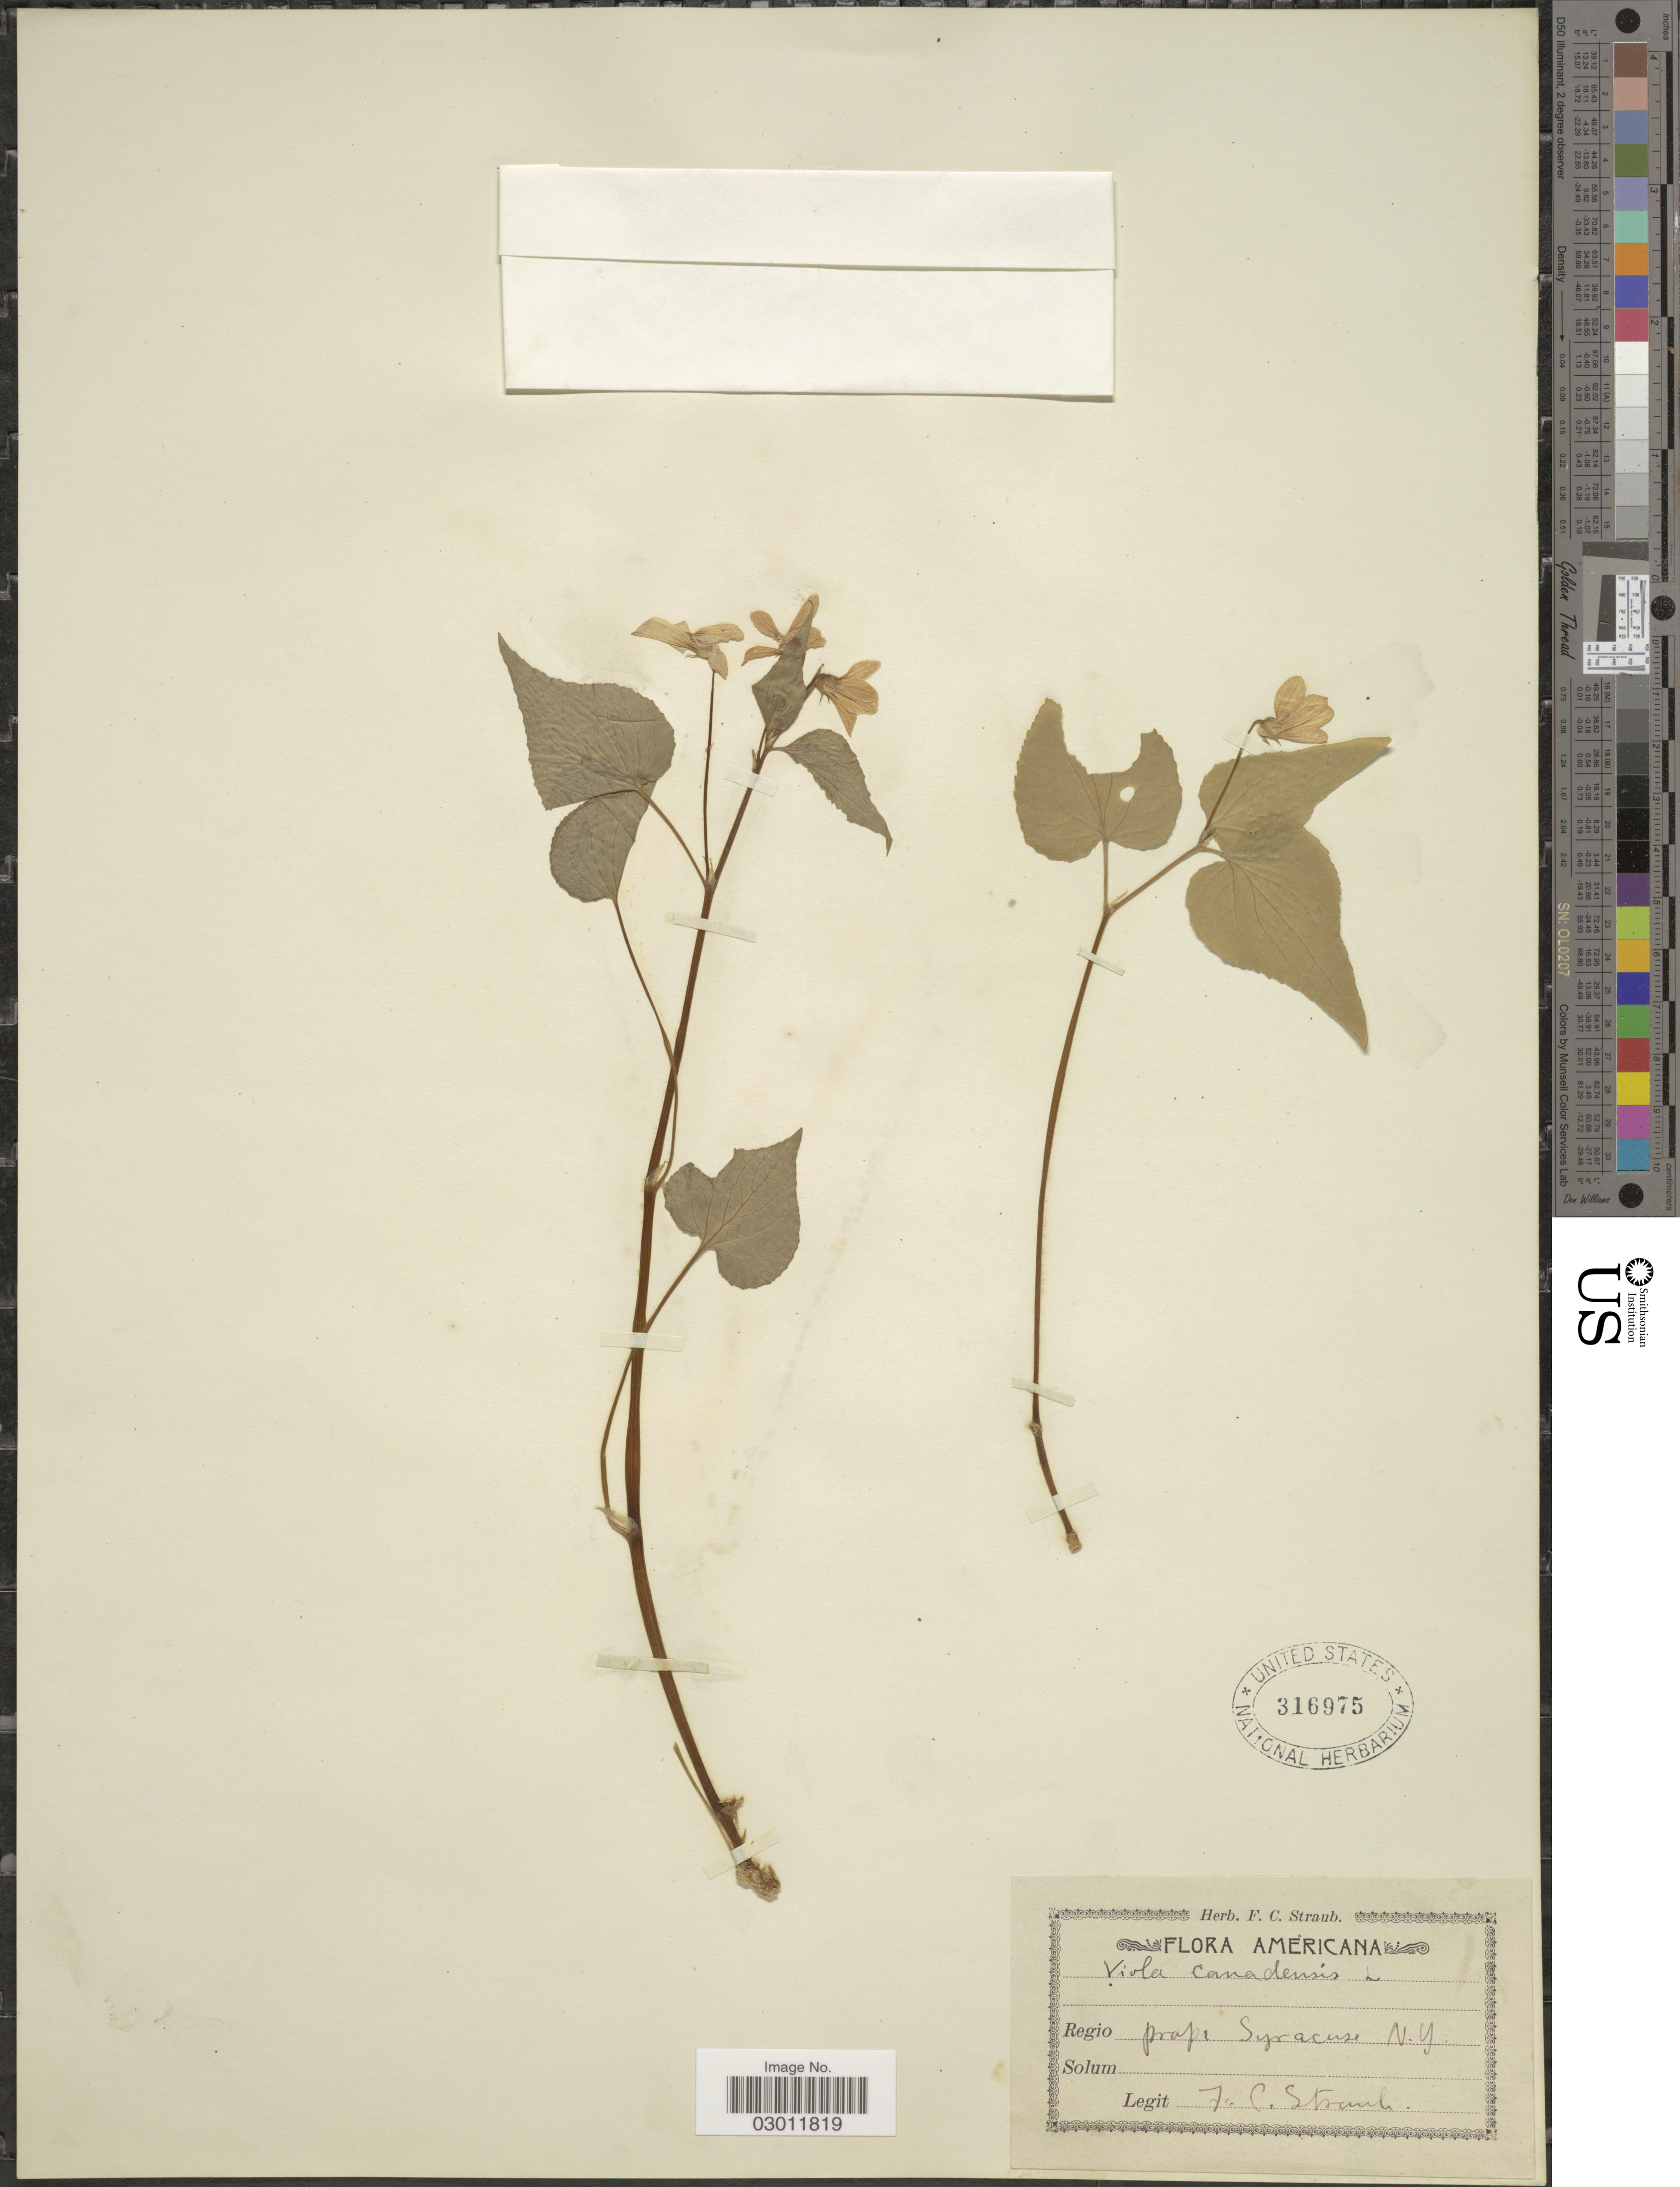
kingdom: Plantae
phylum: Tracheophyta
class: Magnoliopsida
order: Malpighiales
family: Violaceae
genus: Viola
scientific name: Viola canadensis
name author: L.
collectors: F. Straub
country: United States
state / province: New York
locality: Prope Syracuse N.Y.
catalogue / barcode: US 316975